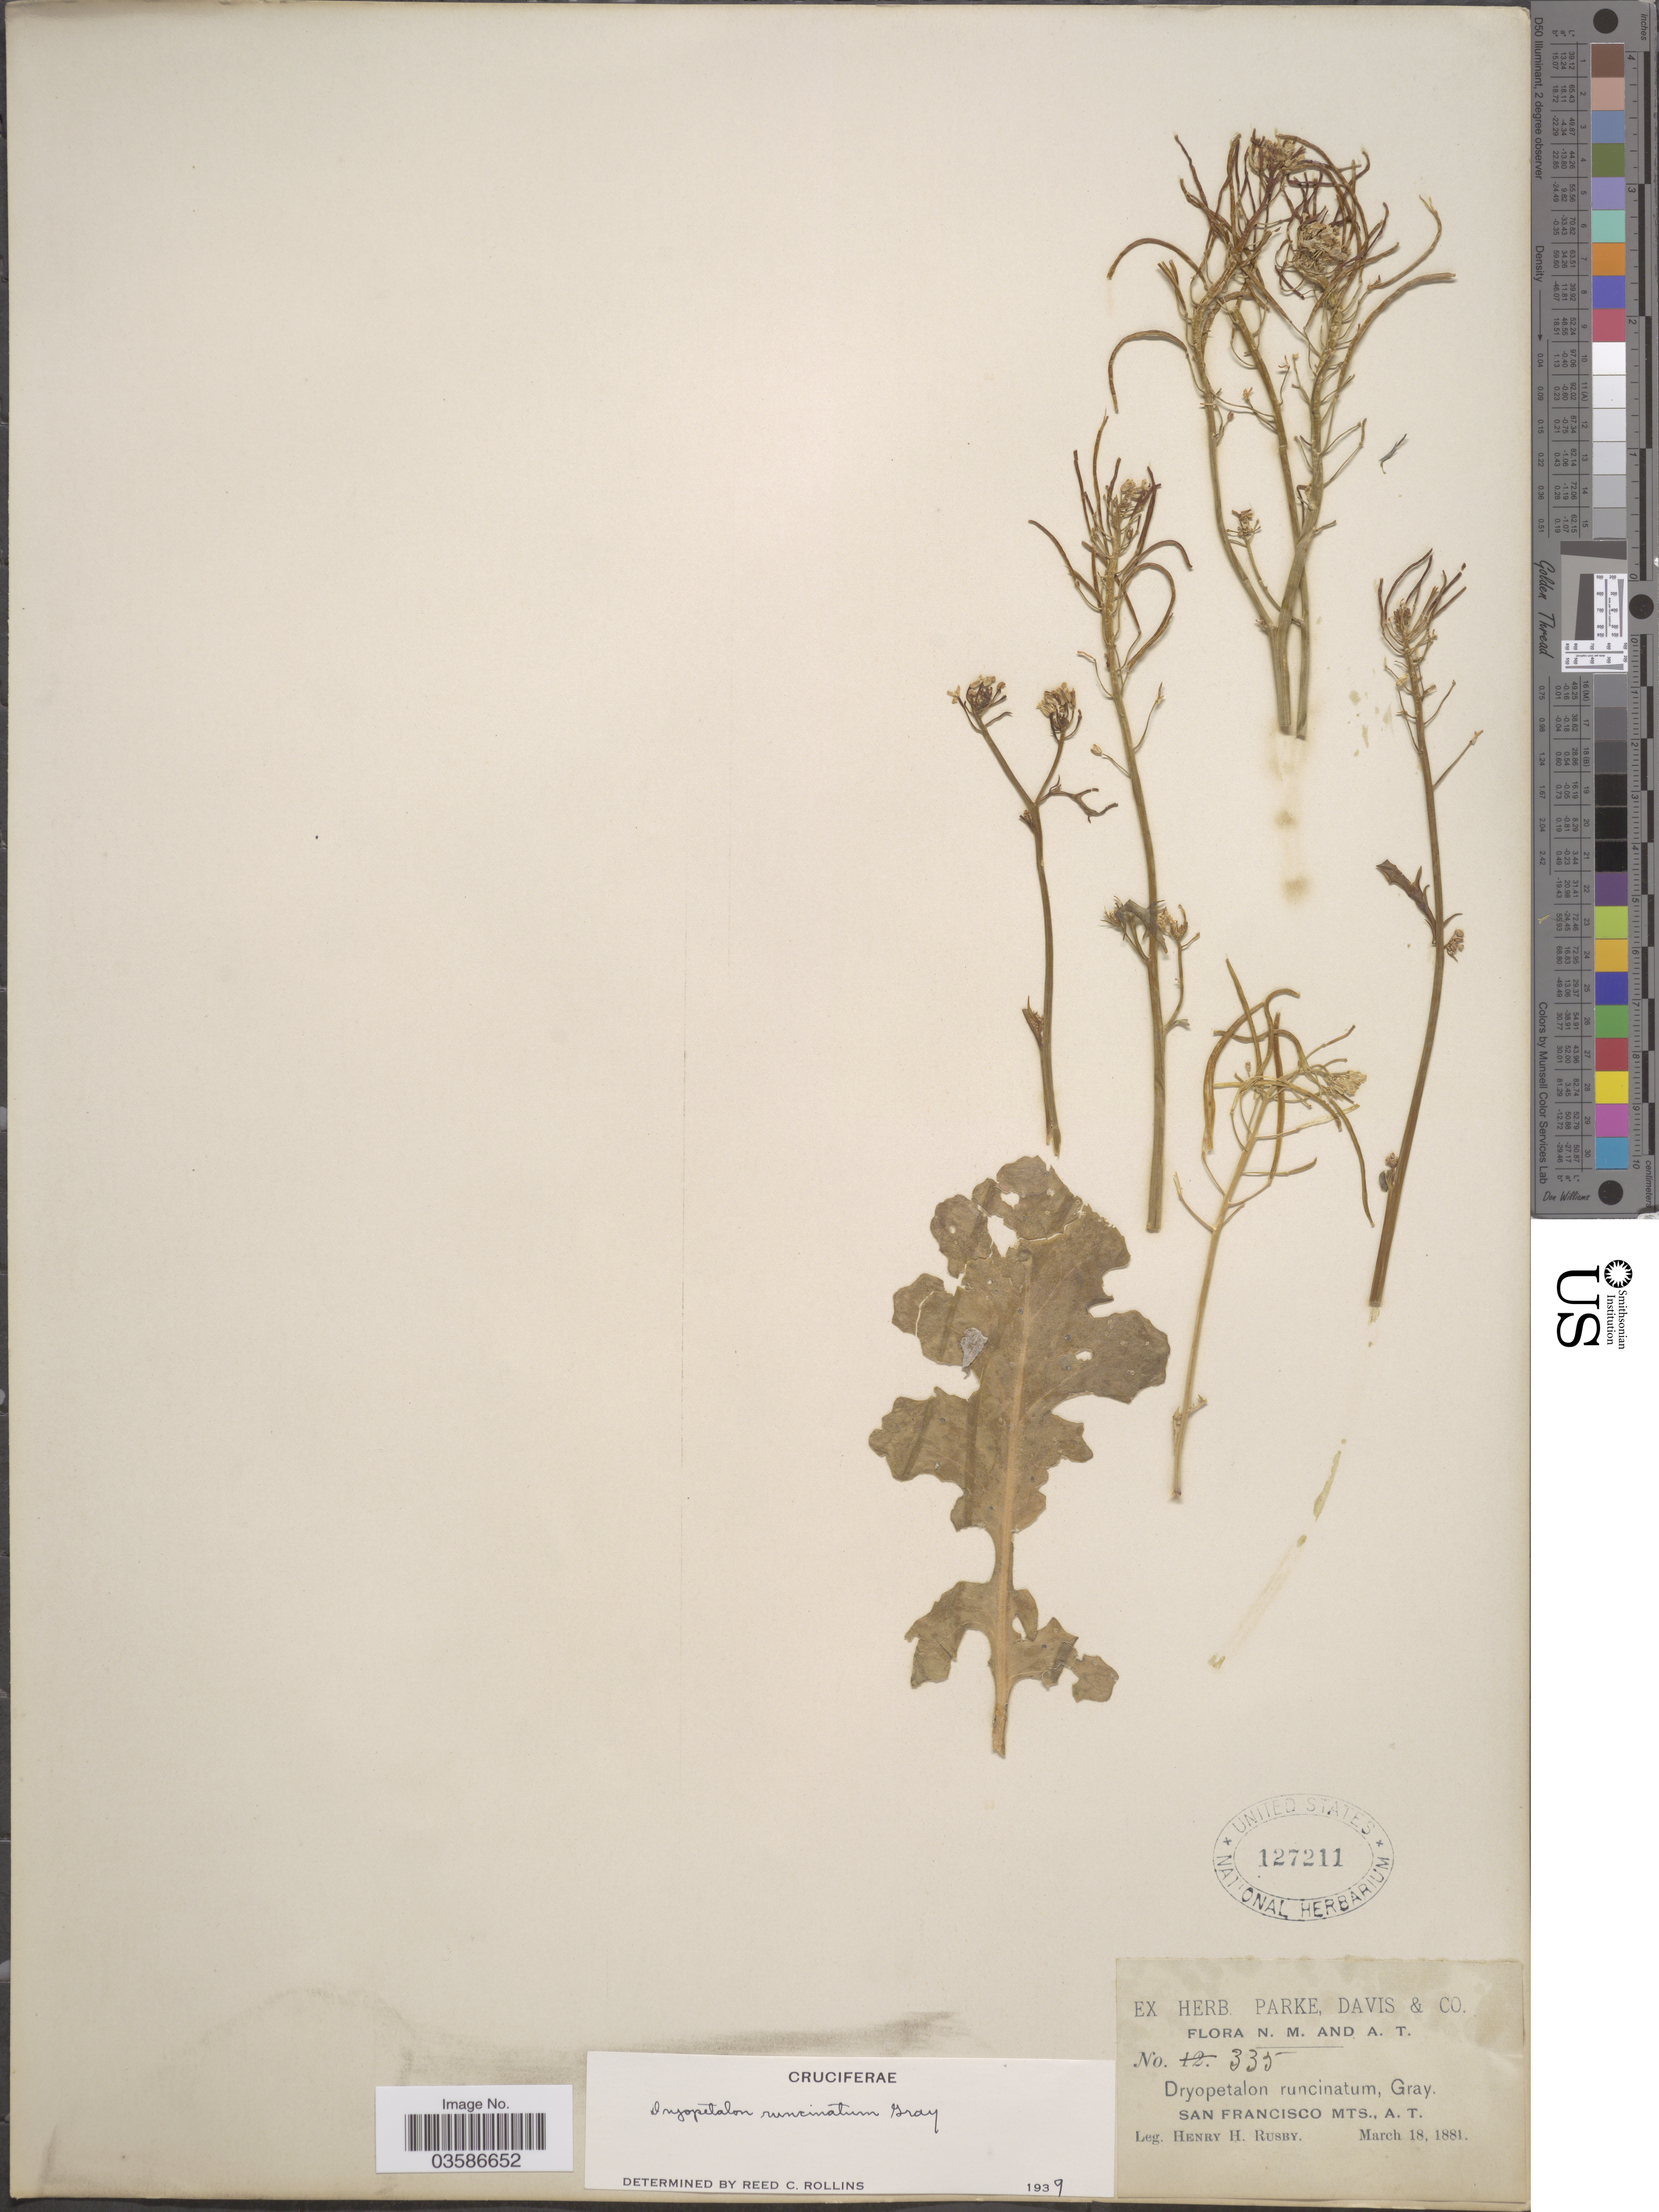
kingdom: Plantae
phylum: Tracheophyta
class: Magnoliopsida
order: Brassicales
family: Brassicaceae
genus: Dryopetalon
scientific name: Dryopetalon runcinatum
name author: A. Gray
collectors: H. H. Rusby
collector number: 335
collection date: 1881-03-18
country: United States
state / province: Arizona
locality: San Francisco Mts. A. T.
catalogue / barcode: US 127211